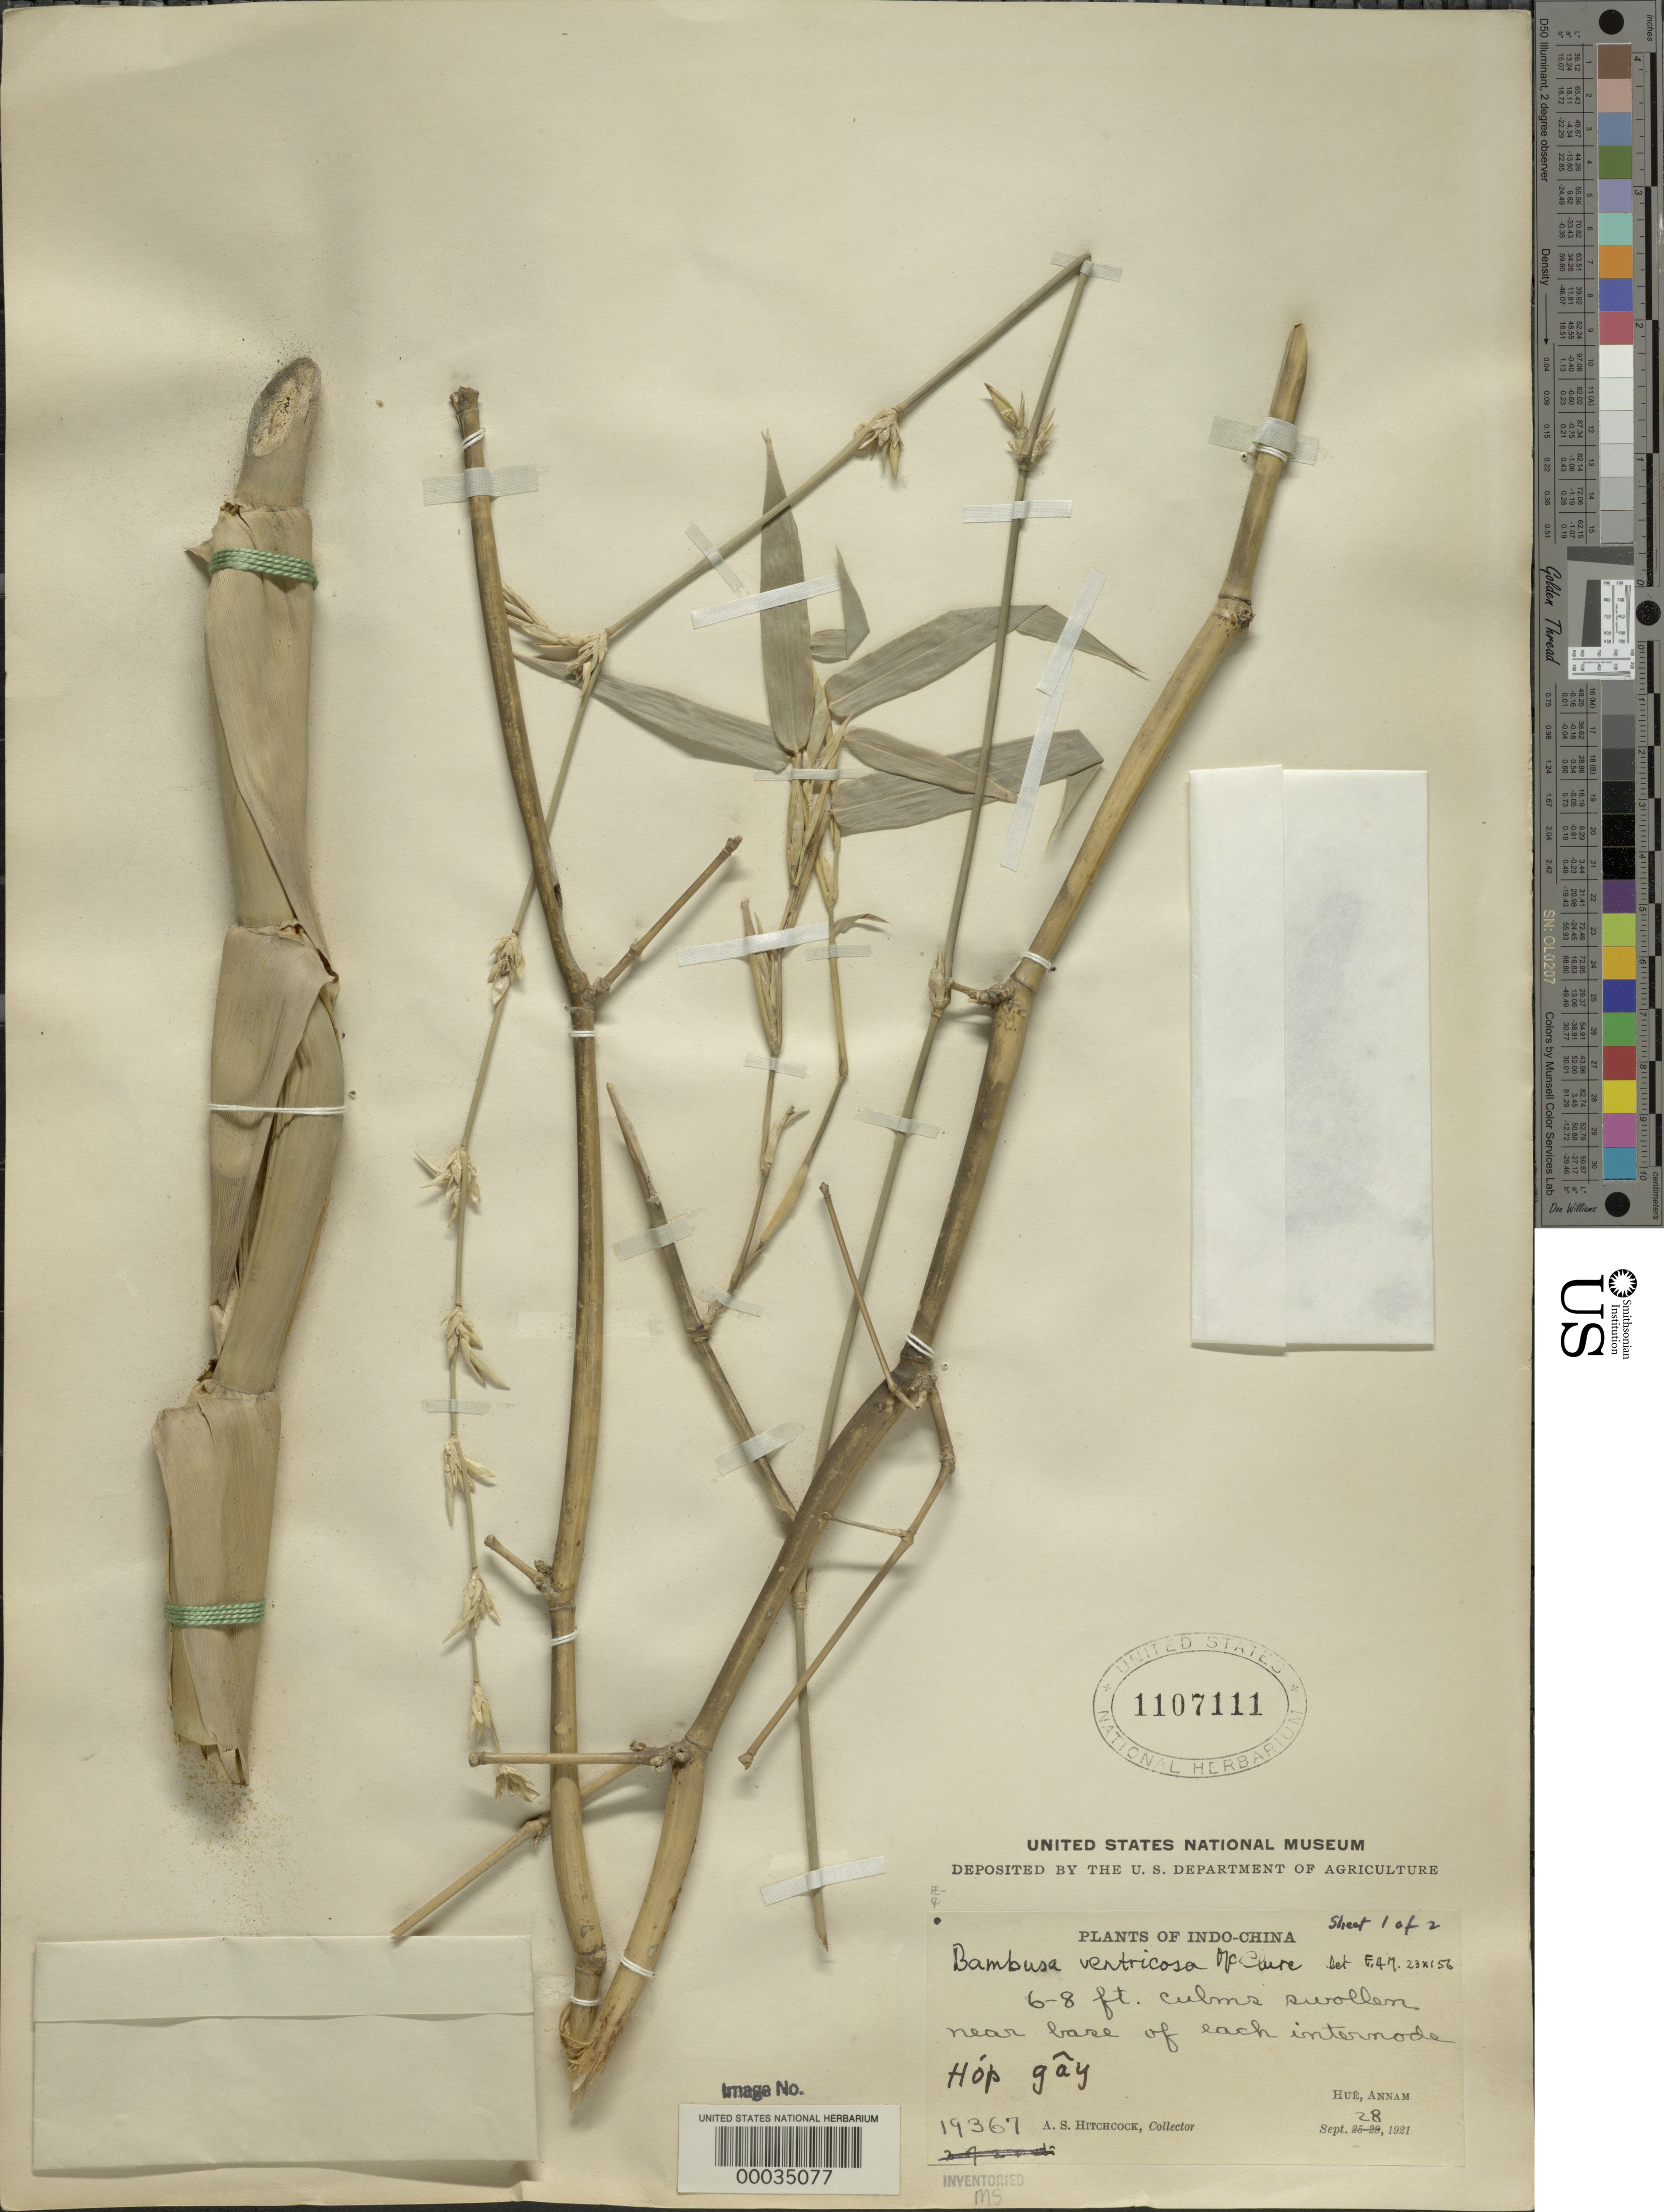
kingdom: Plantae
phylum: Tracheophyta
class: Liliopsida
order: Poales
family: Poaceae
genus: Bambusa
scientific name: Bambusa ventricosa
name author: McClure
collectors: A. S. Hitchcock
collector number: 19367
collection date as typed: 28 Sep 1921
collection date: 1921-09-28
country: Vietnam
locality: Plants of indo-china, annam, hue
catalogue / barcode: US 1107111